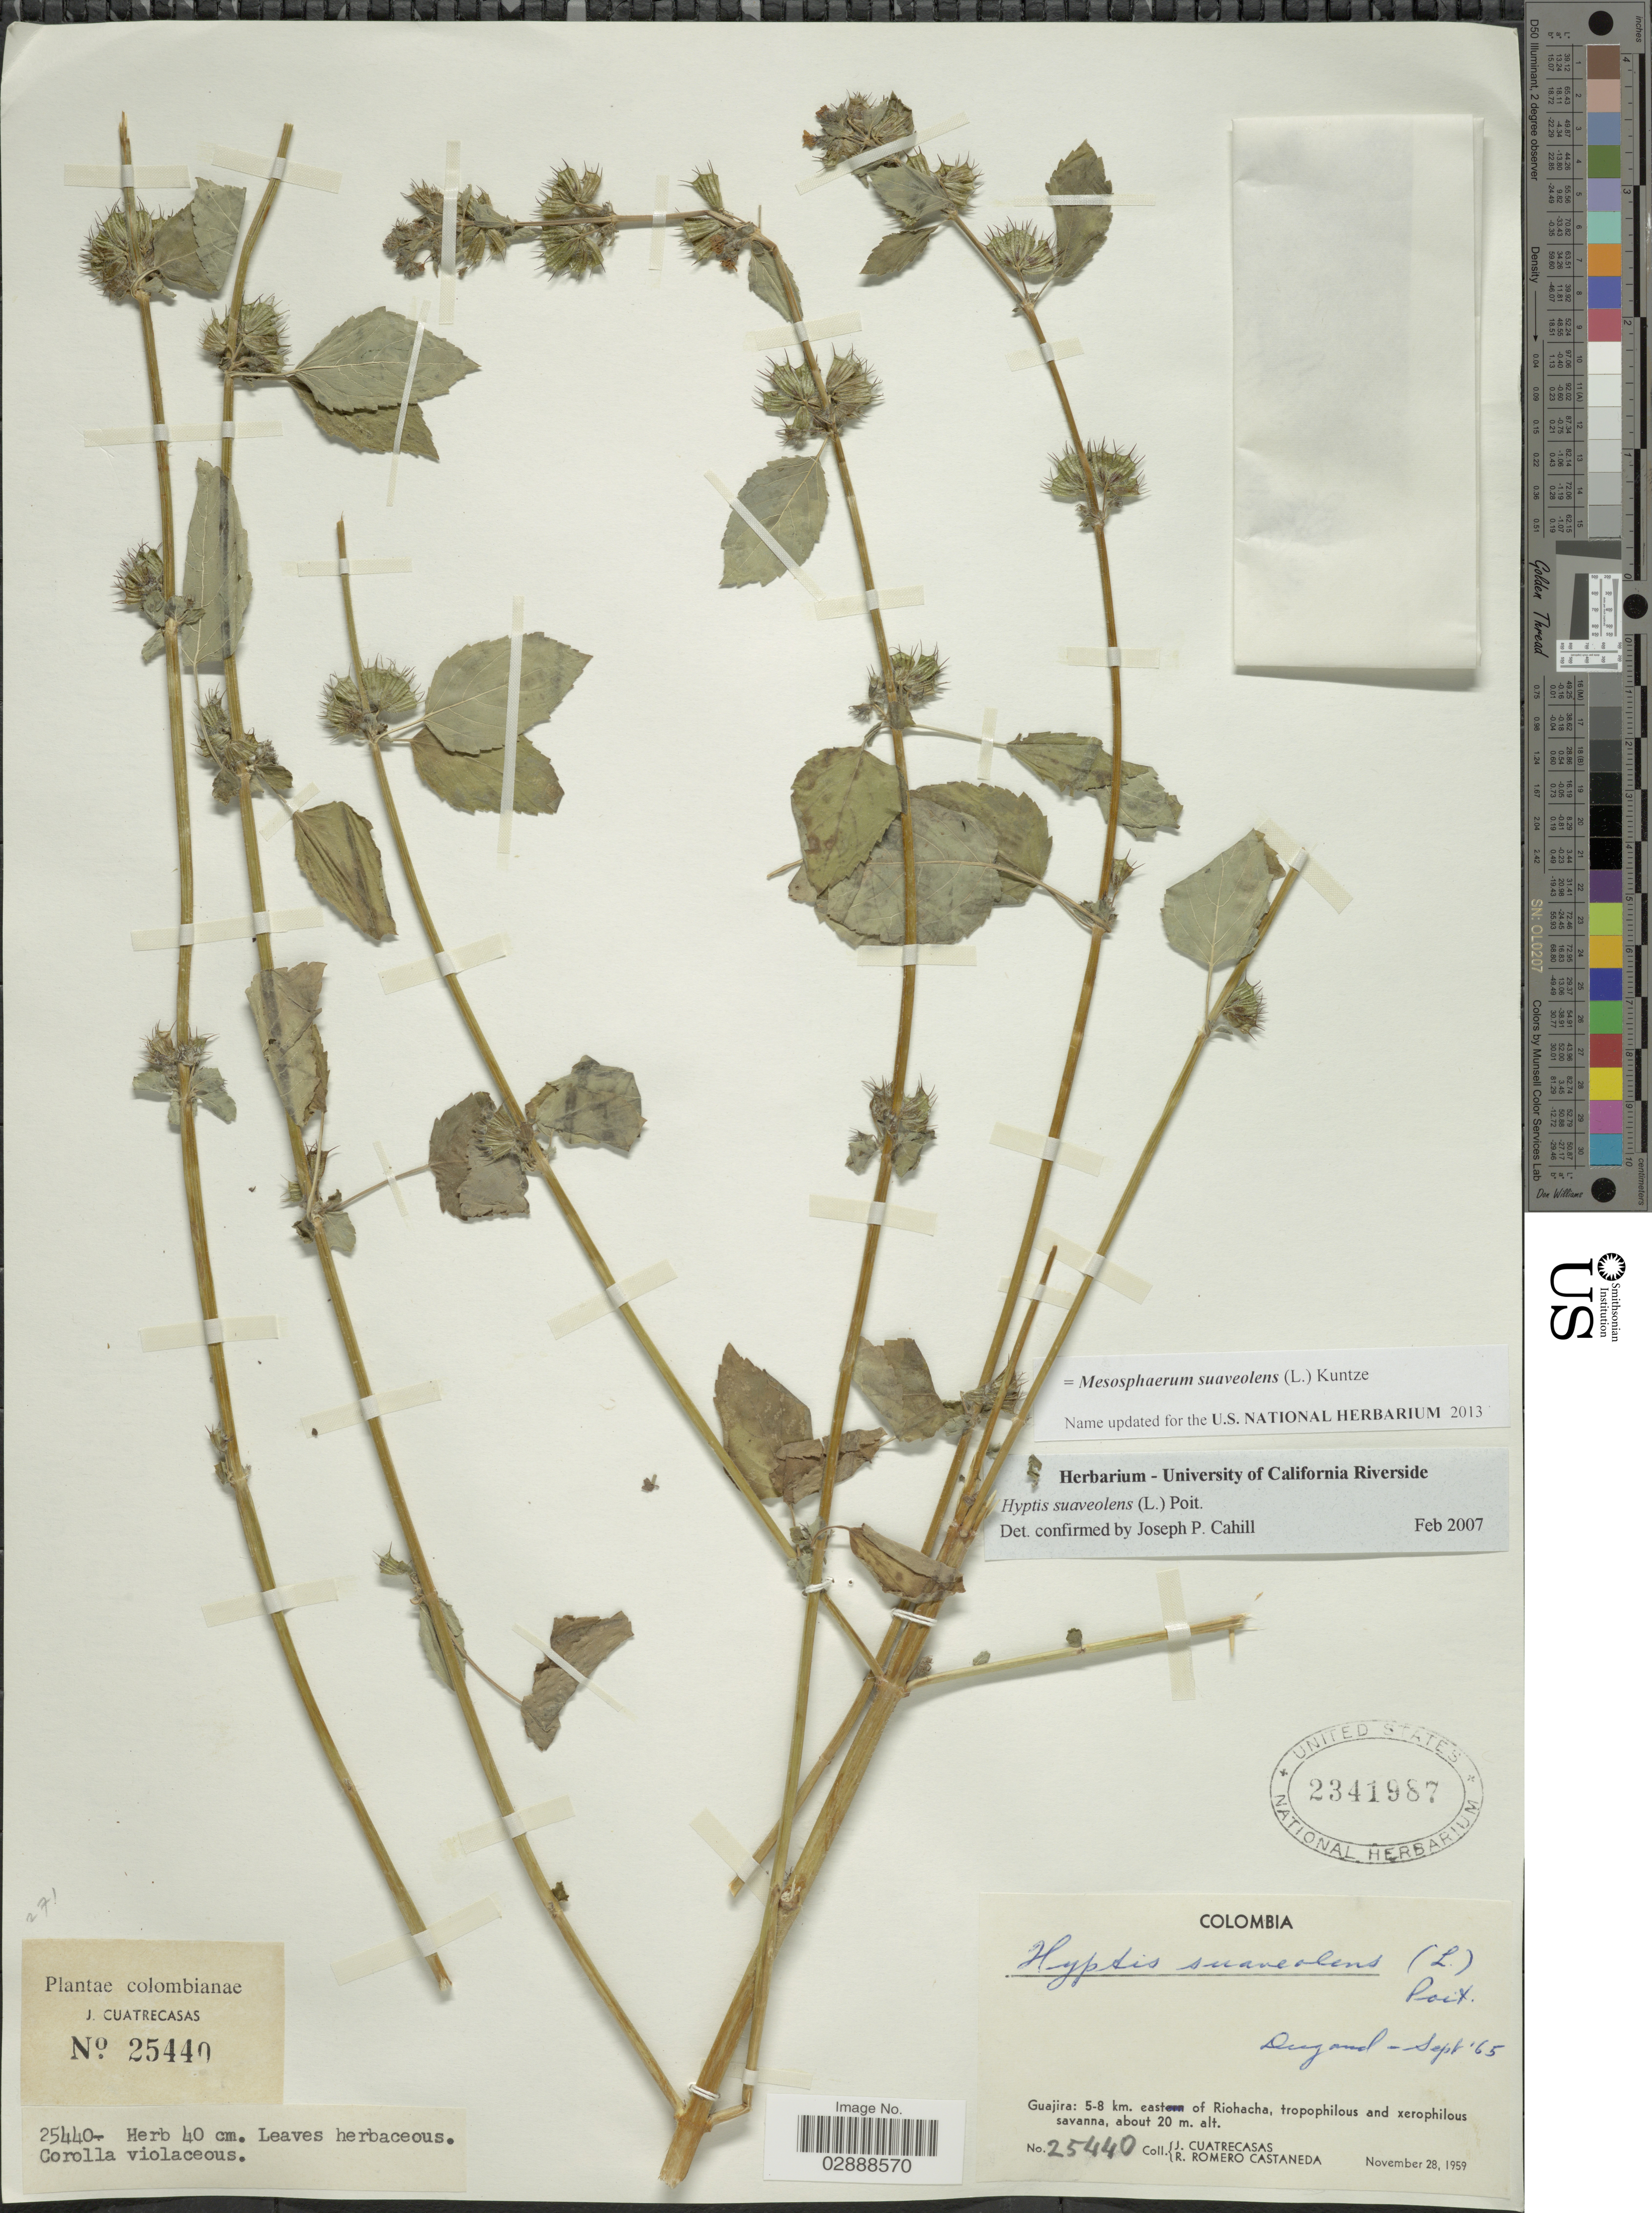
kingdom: Plantae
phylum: Tracheophyta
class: Magnoliopsida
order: Lamiales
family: Lamiaceae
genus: Mesosphaerum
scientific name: Mesosphaerum suaveolens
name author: (L.) Kuntze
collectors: J. Cuatrecasas & R. Romero Castañeda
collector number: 25440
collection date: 1959-11-28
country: Colombia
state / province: La Guajira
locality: Guajira: 5-8 km. east of Riohacha.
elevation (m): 20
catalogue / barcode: US 2341987